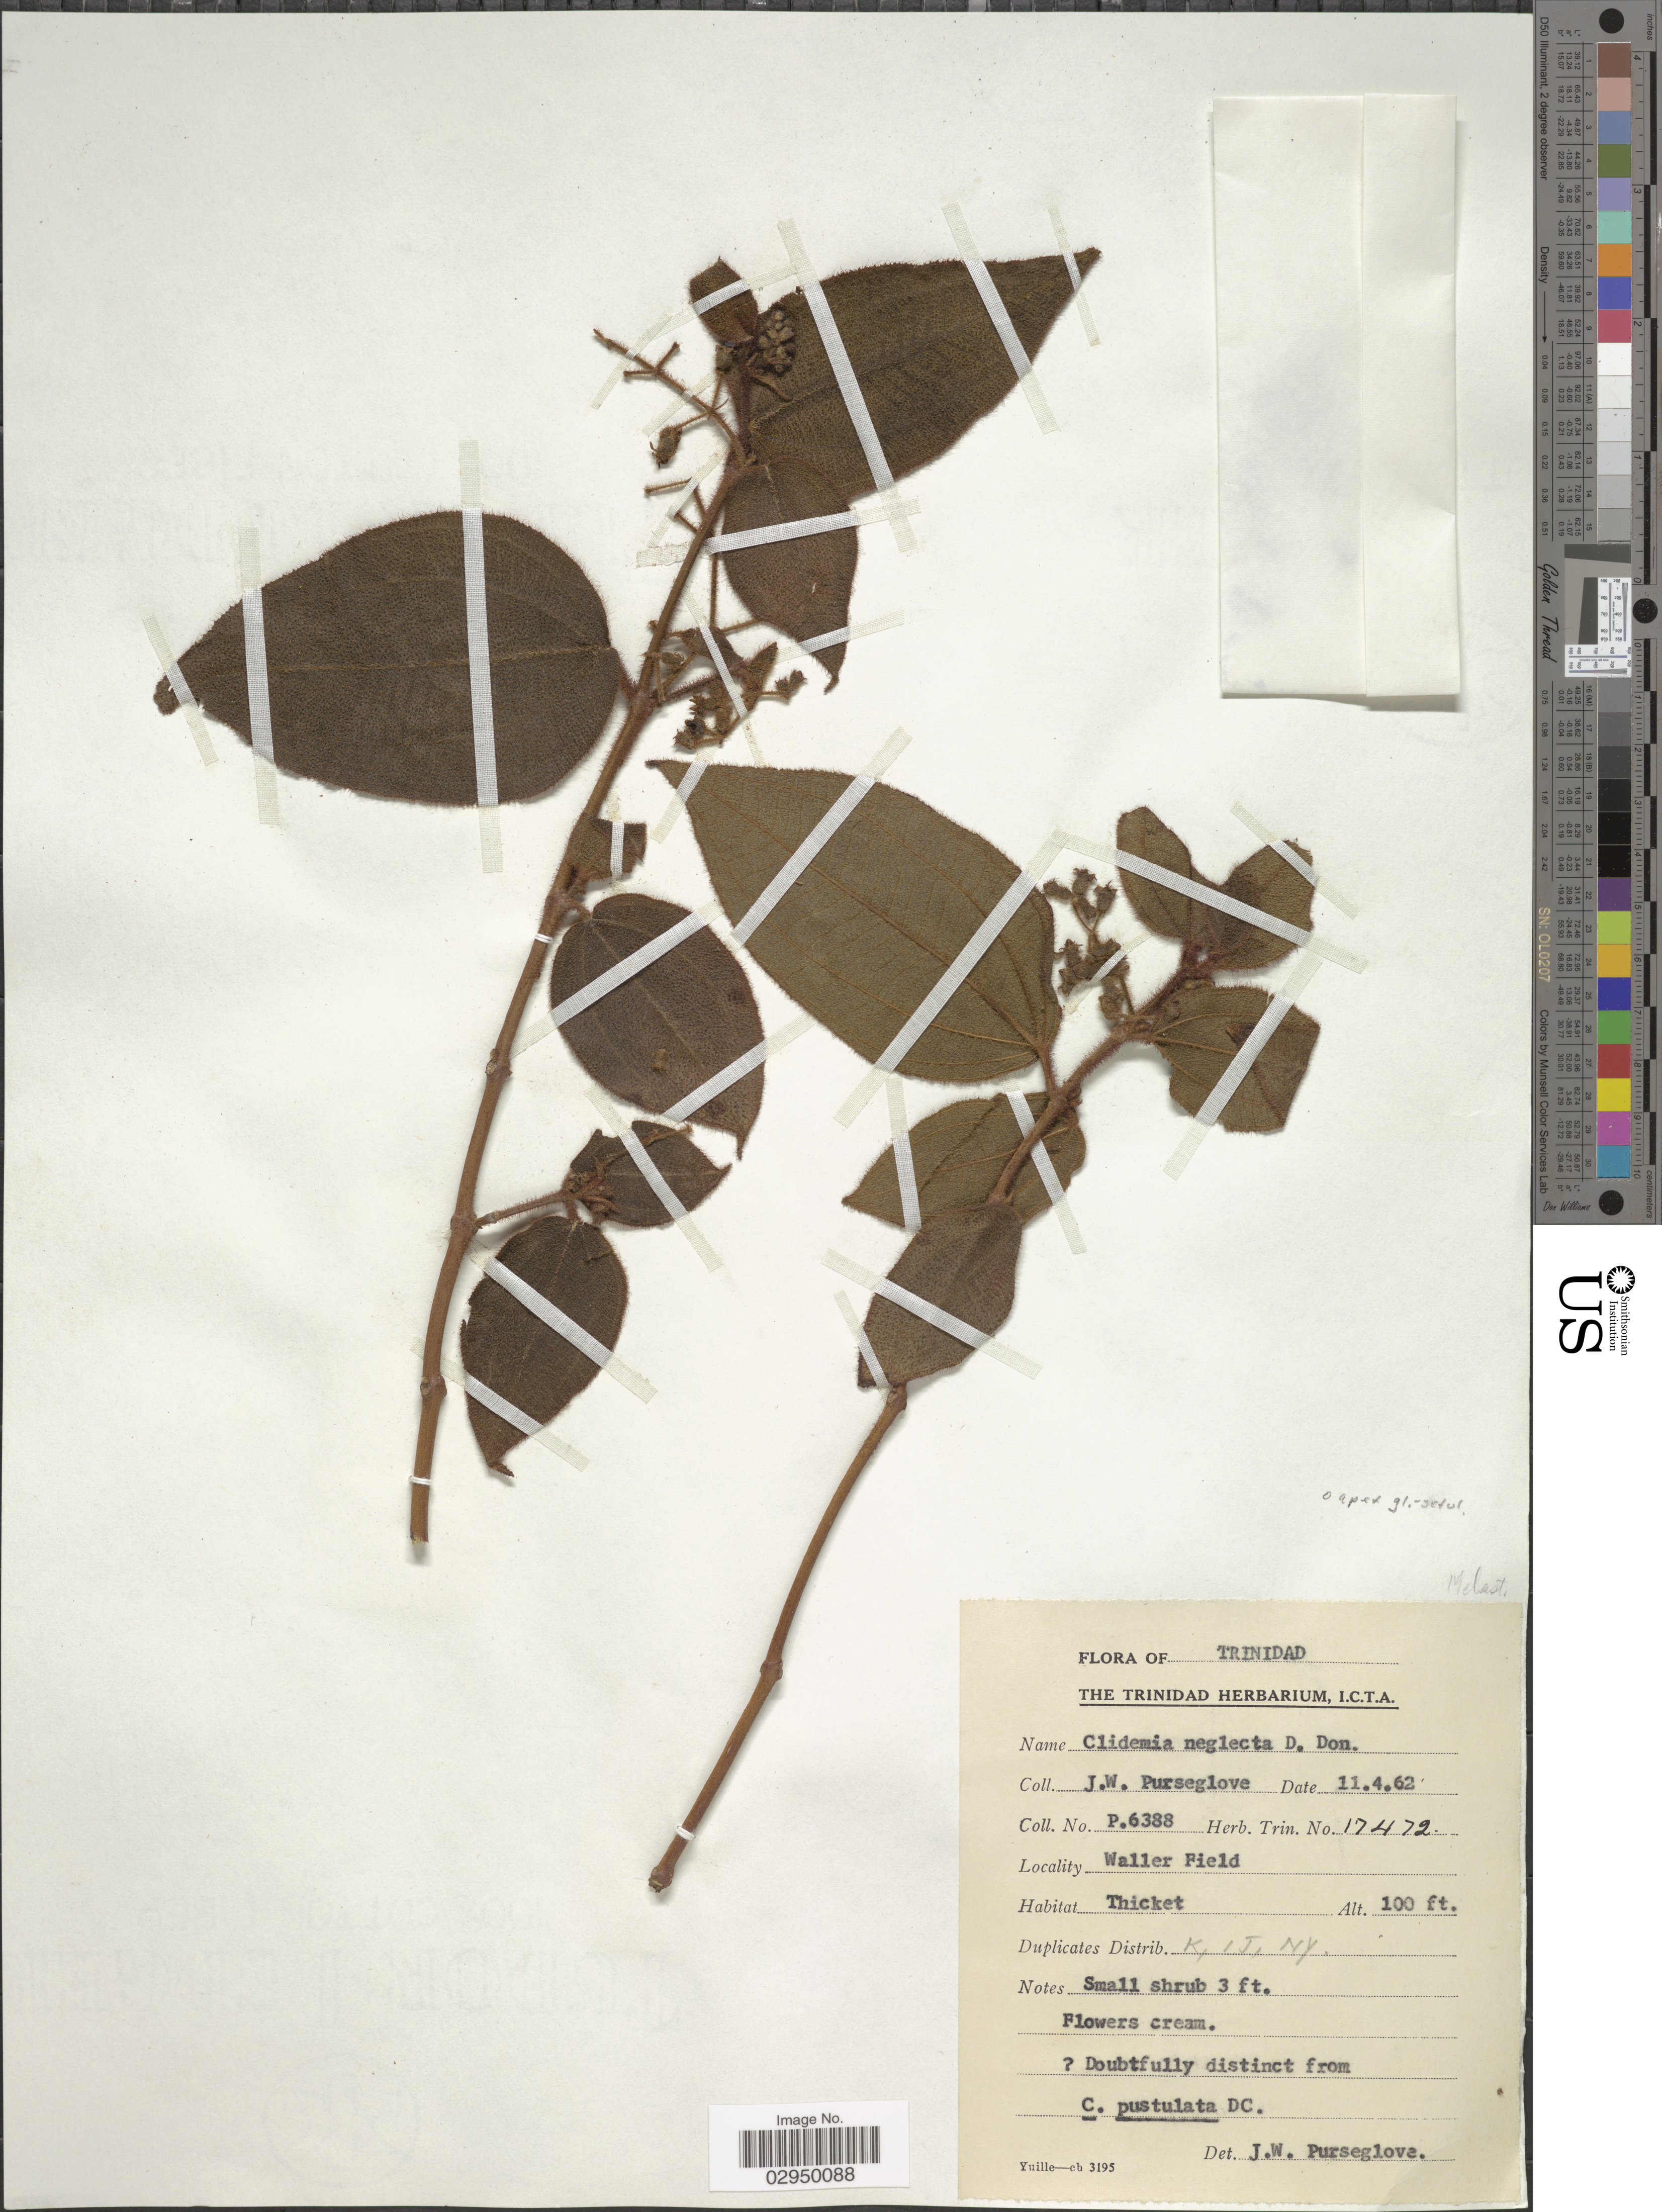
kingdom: Plantae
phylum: Tracheophyta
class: Magnoliopsida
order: Myrtales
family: Melastomataceae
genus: Clidemia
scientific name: Clidemia urceolata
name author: DC.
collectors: J. Purseglove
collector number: P6388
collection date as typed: Transcribed d/m/y: 11/4/62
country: Trinidad and Tobago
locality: Trinidad. Waller Field.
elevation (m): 30